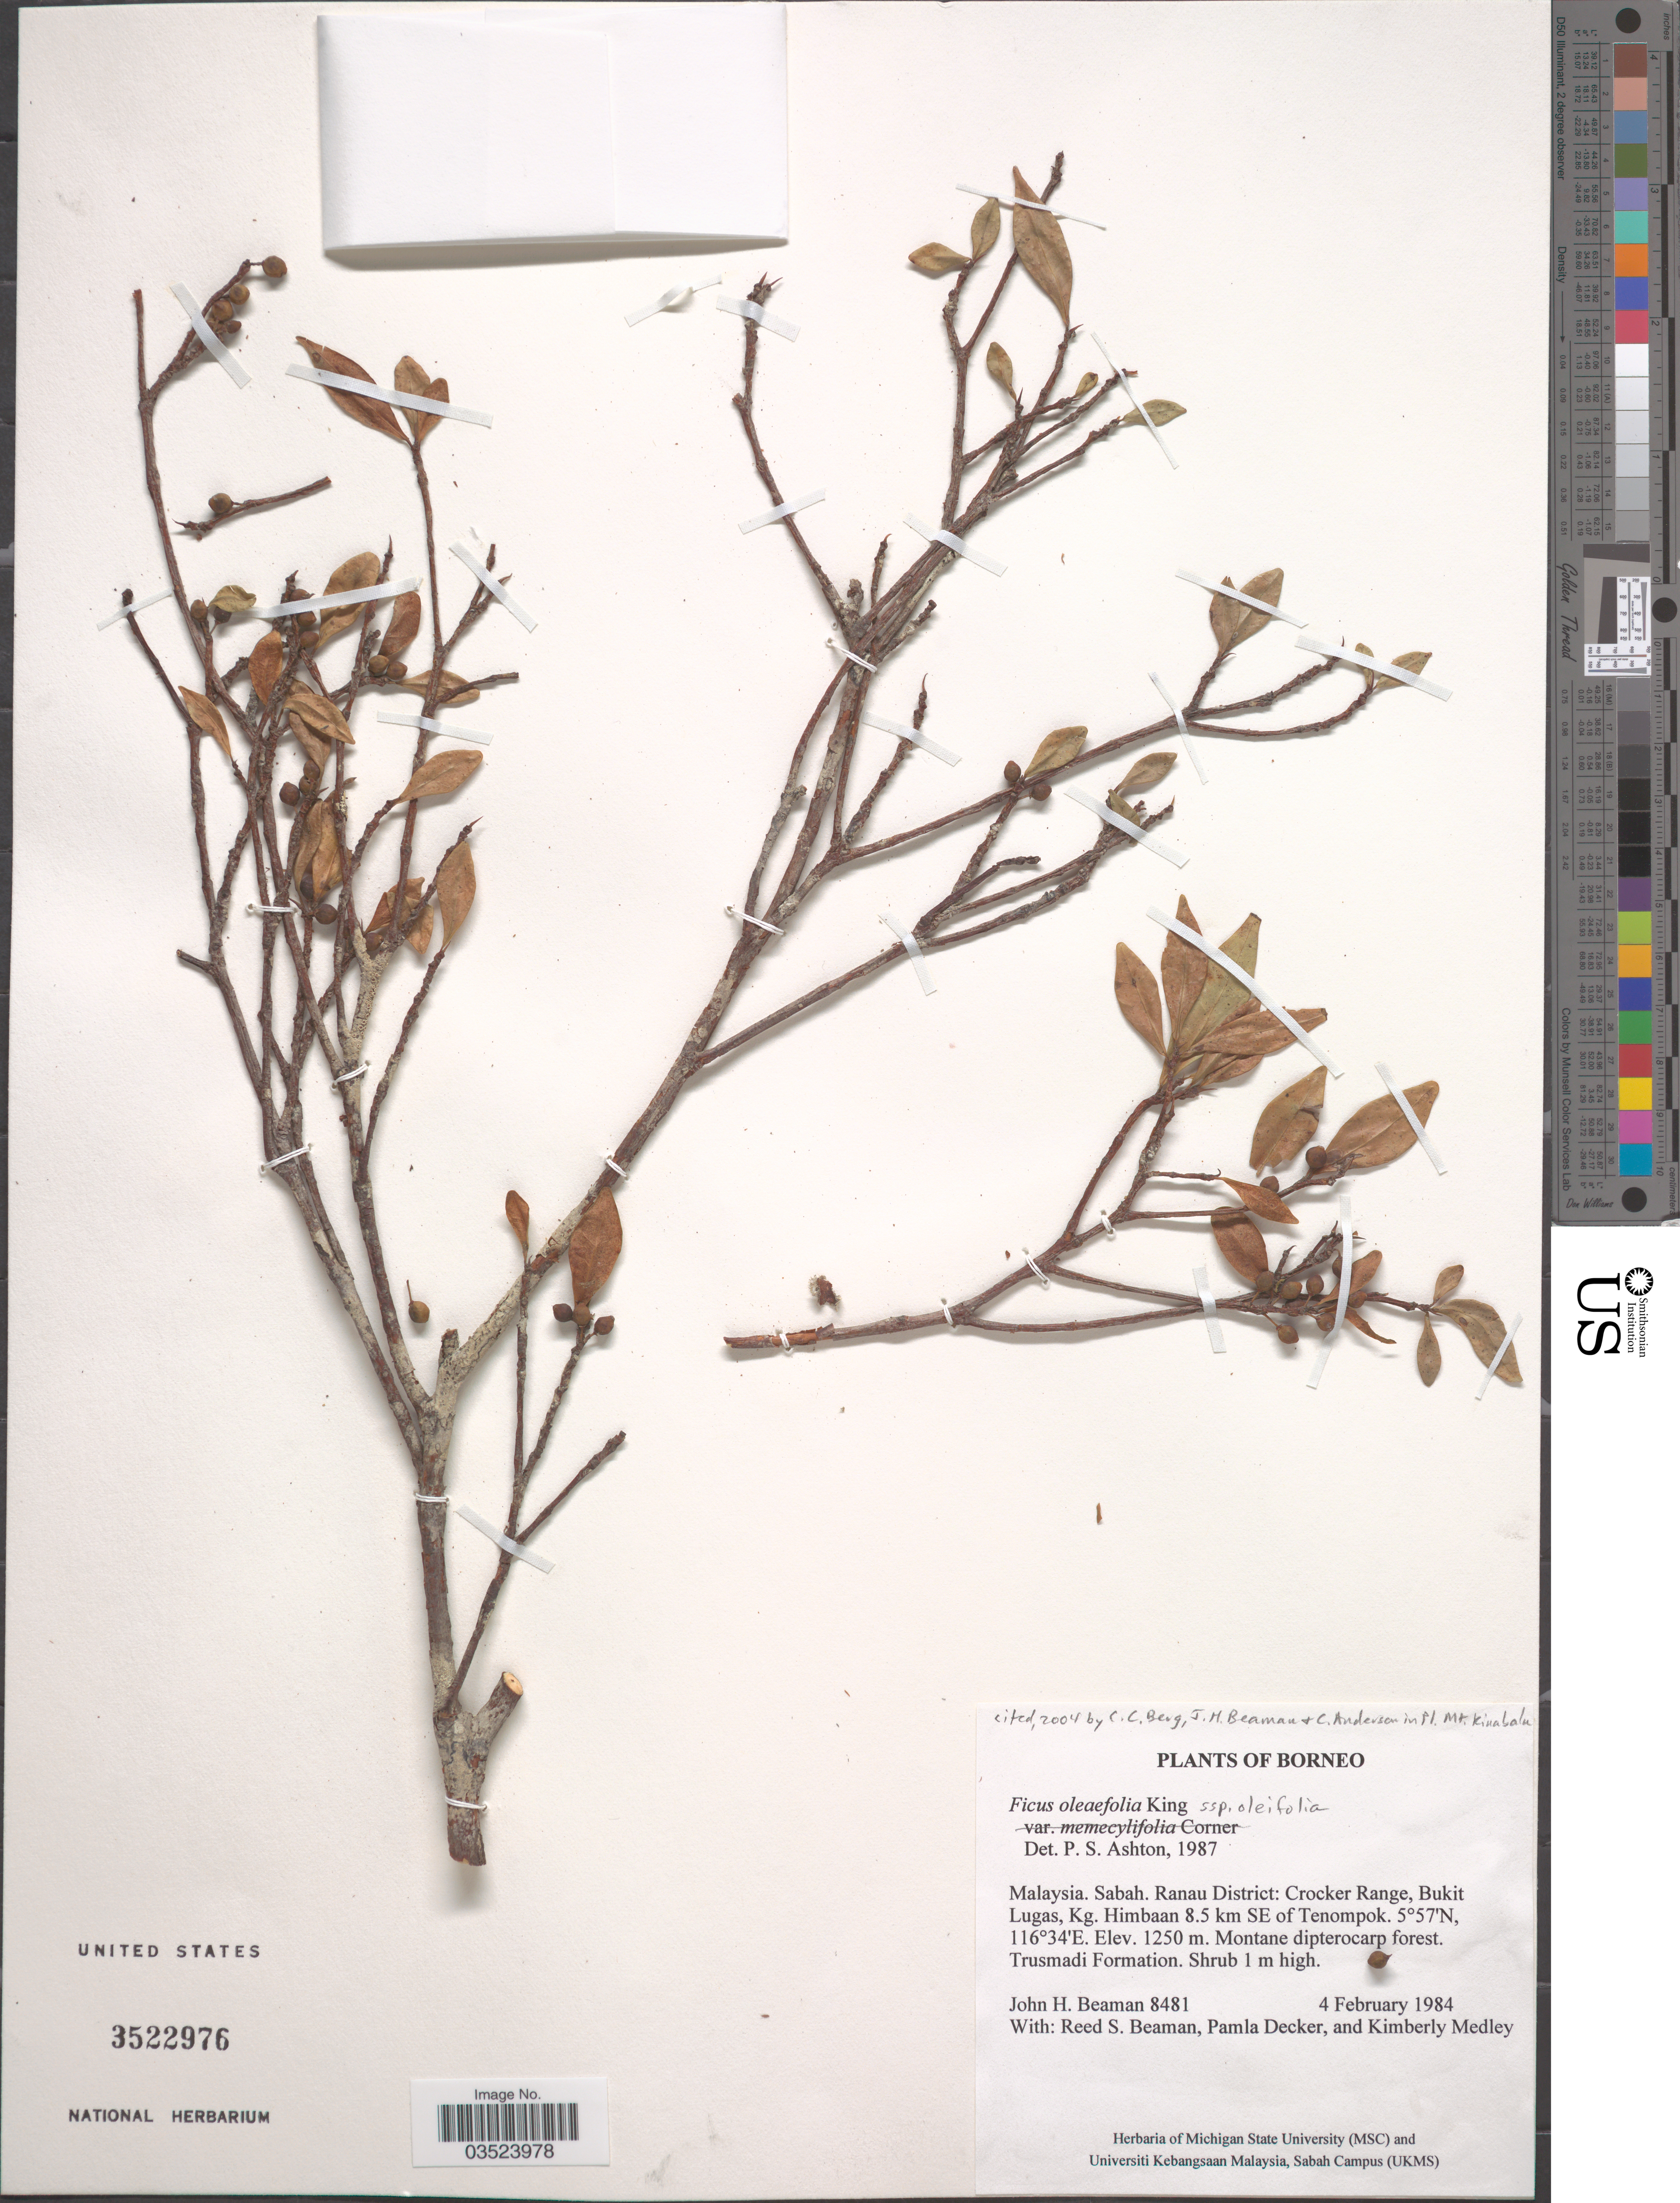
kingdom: Plantae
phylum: Tracheophyta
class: Magnoliopsida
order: Rosales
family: Moraceae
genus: Ficus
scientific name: Ficus oleifolia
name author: King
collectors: J. H. Beaman, R. S. Beaman, P. Decker & K. Medley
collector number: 8481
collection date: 1984-02-04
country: Malaysia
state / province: Sabah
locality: Borneo. Ranau District: Crocker Range, Bukit Lugas, Kg. Himbaan 8.5 km SE of Tenompok.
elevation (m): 1250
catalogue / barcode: US 3522976